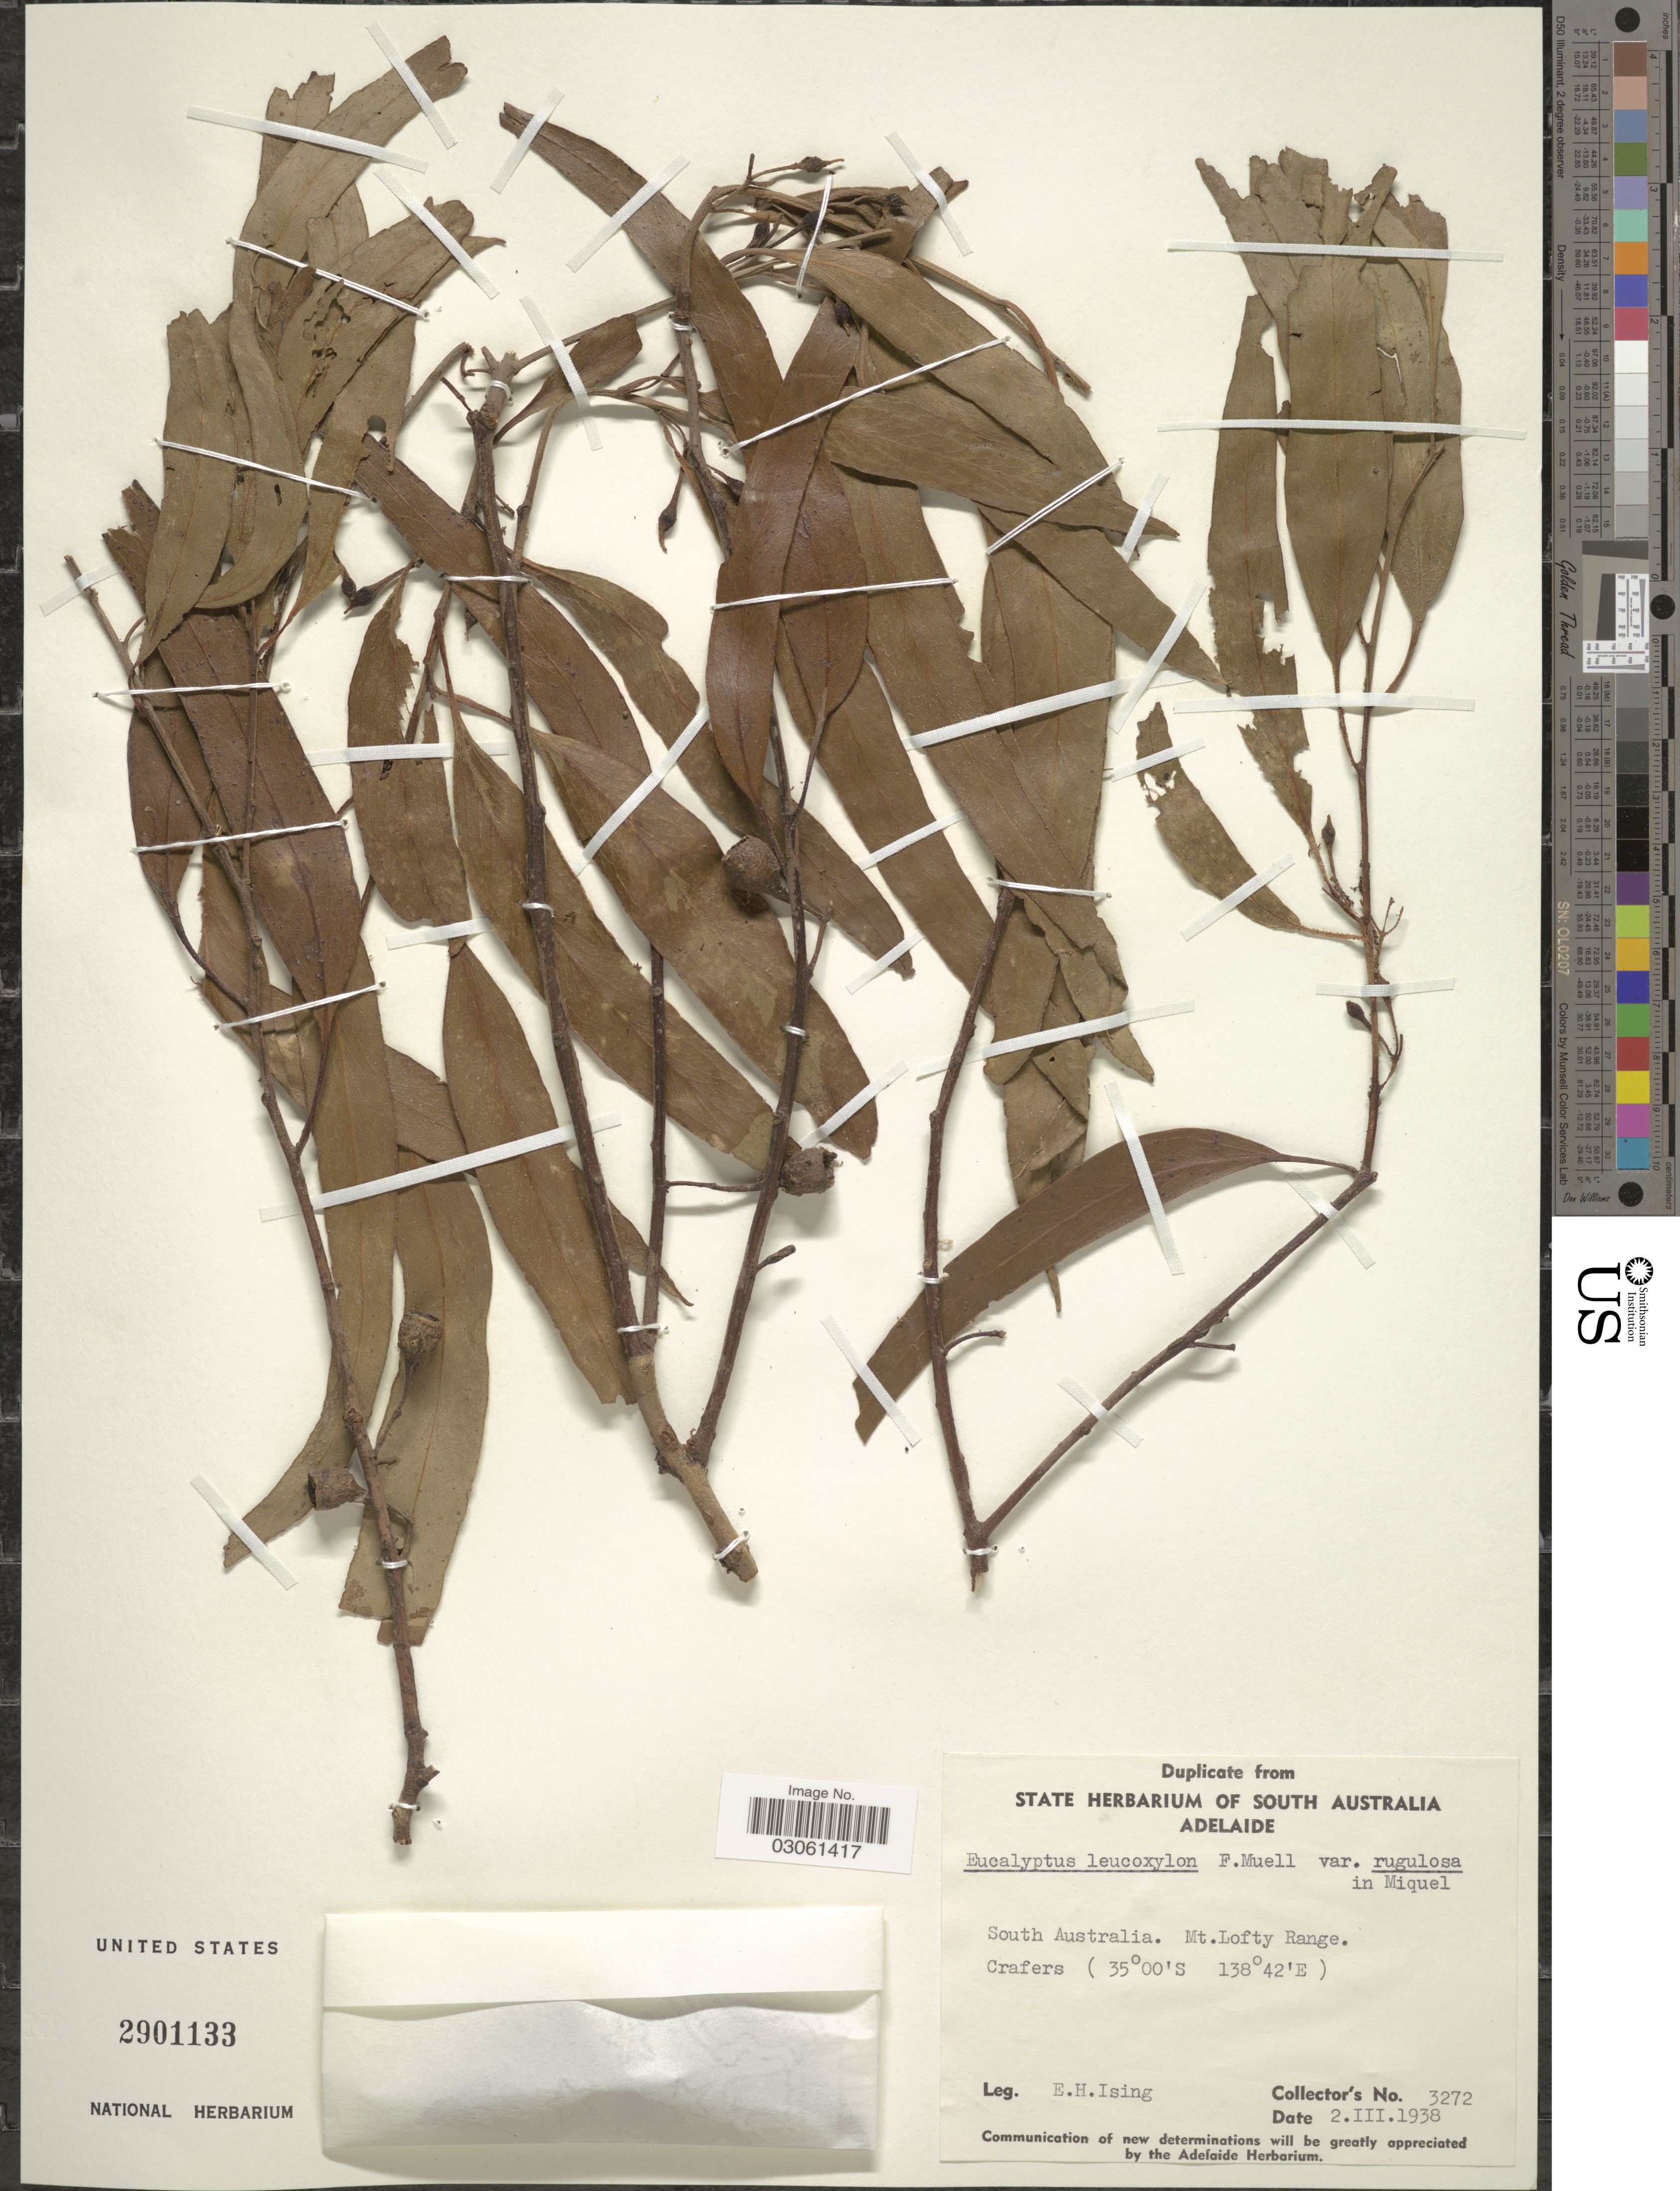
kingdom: Plantae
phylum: Tracheophyta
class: Magnoliopsida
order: Myrtales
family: Myrtaceae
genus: Eucalyptus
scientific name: Eucalyptus leucoxylon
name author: F. Muell.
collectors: E. Ising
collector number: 3272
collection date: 1938-03-02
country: Australia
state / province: South Australia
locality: Mt. Lofty Range. Crafers.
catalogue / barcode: US 2901133